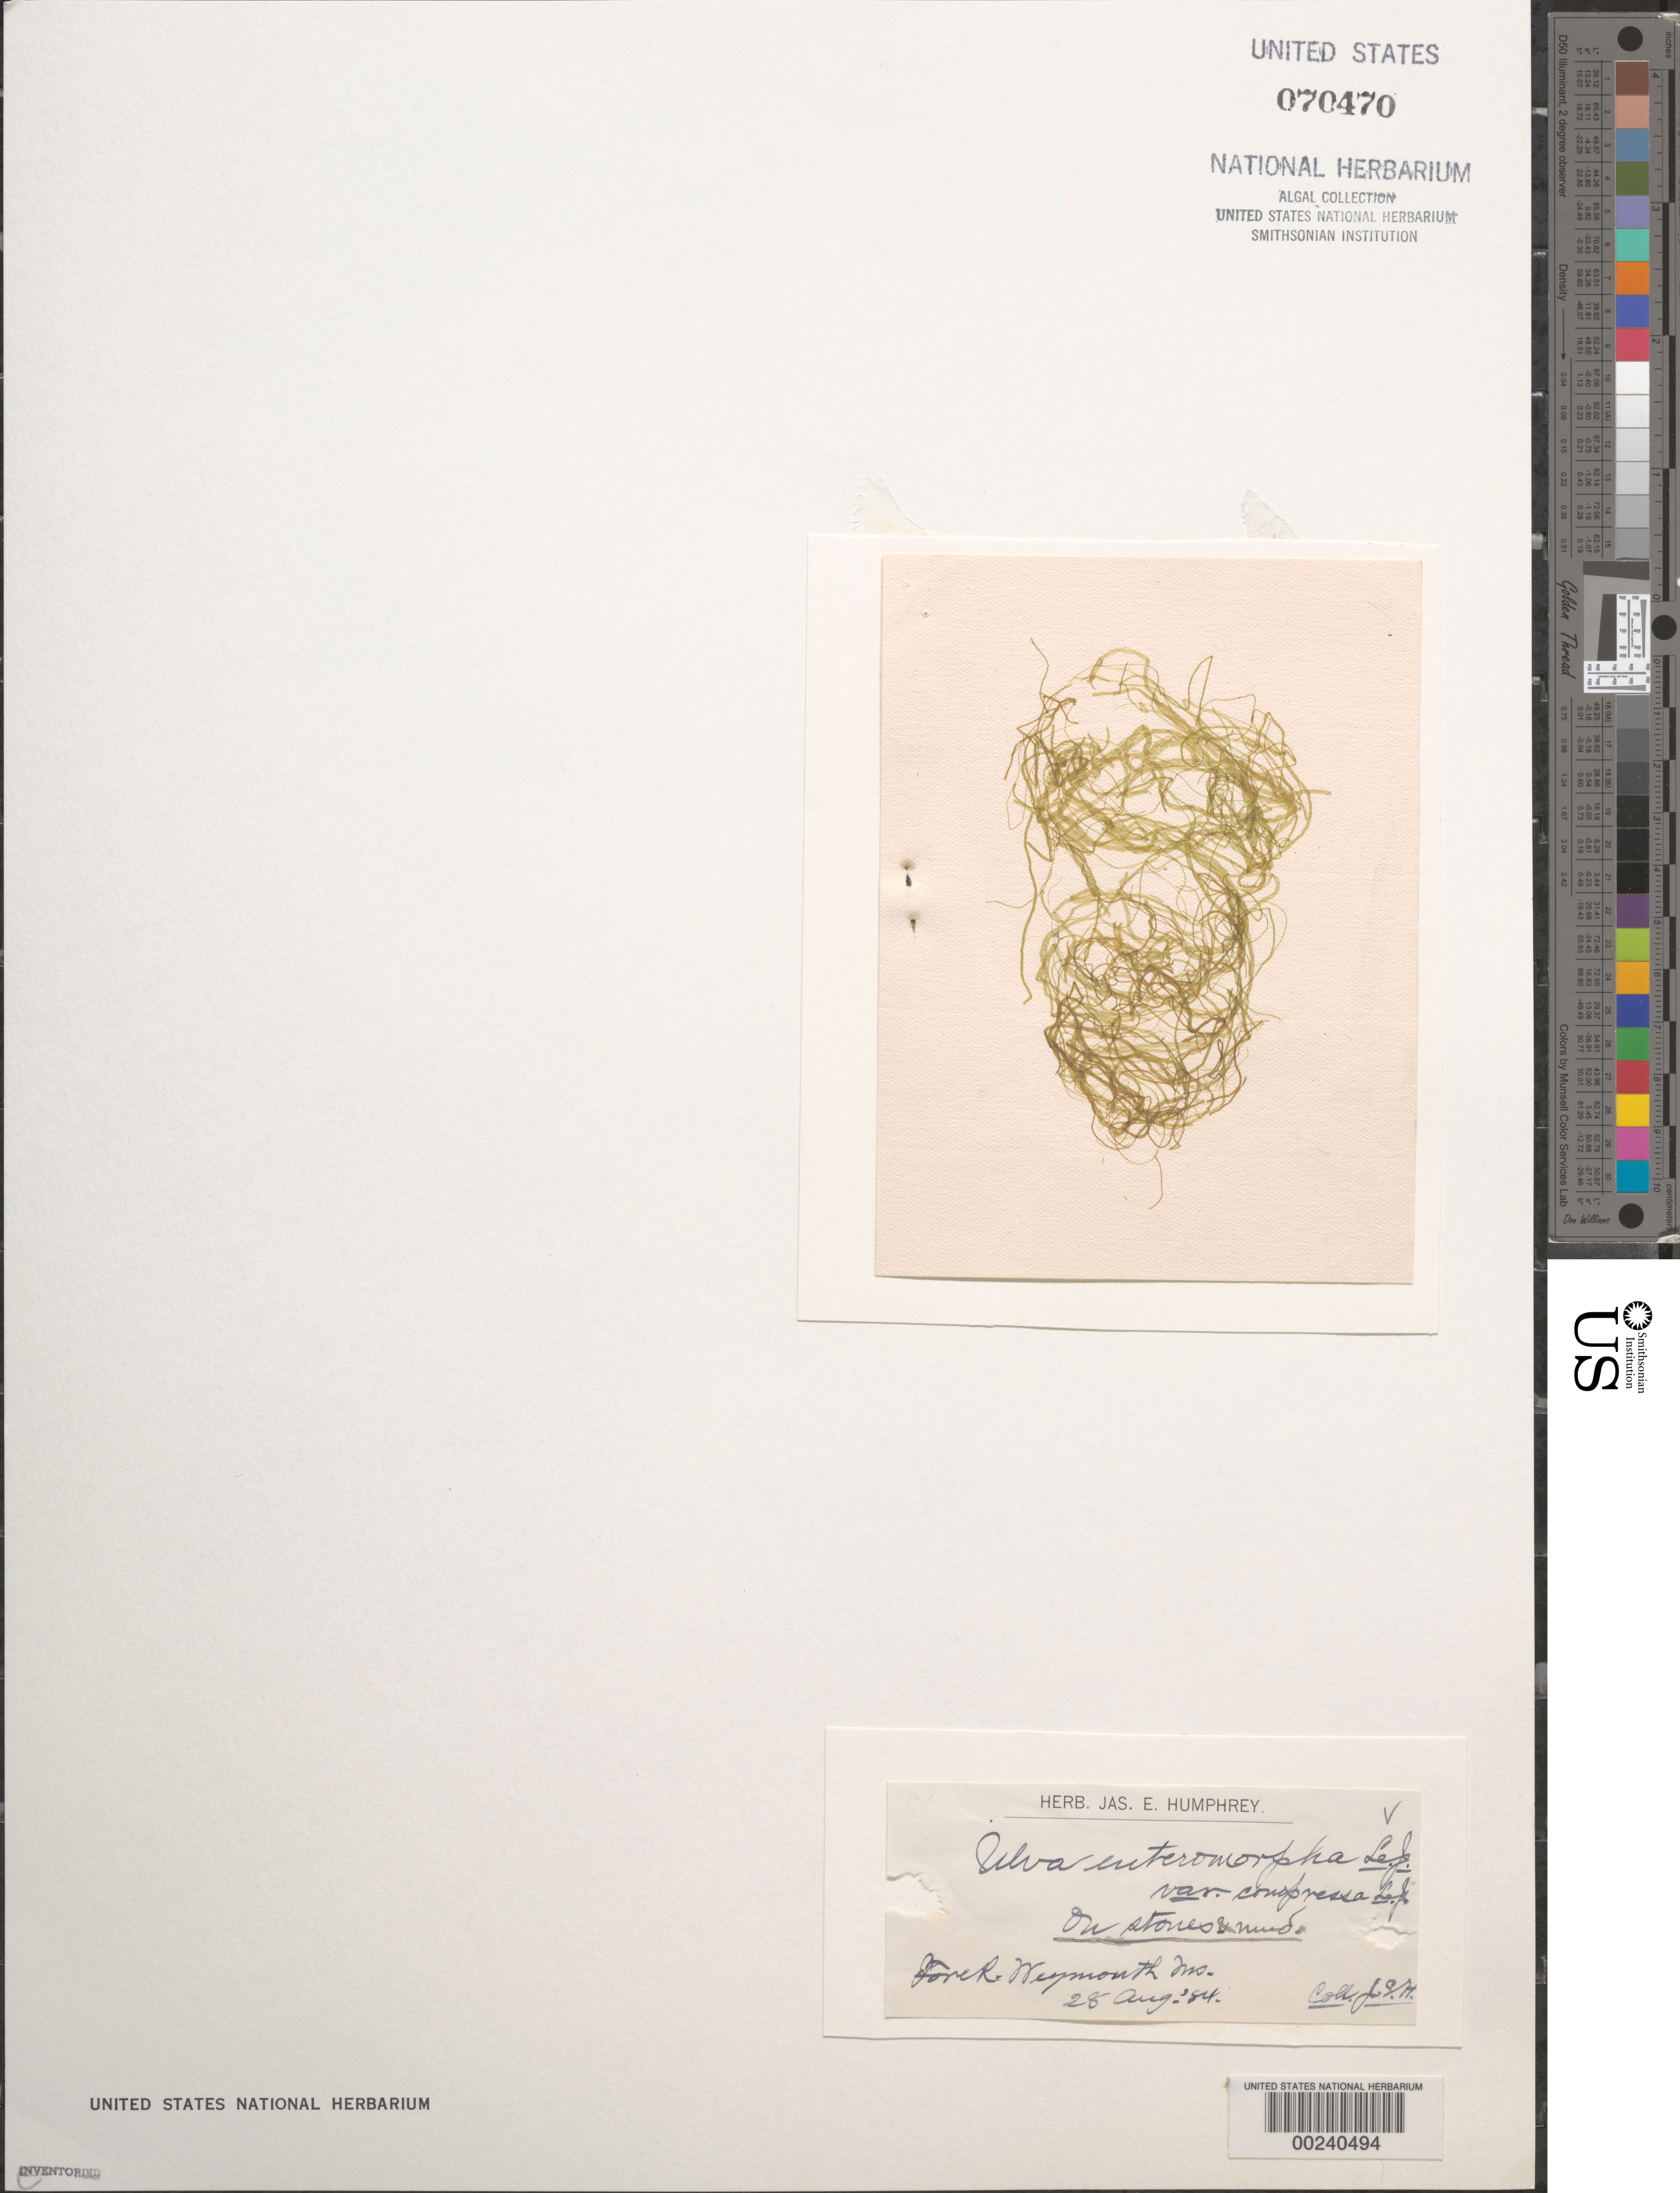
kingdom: Plantae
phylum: Chlorophyta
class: Ulvophyceae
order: Ulvales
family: Ulvaceae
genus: Ulva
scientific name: Ulva enteromorpha var. compressa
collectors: J. Humphrey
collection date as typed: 28 Aug 1884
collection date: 1884-08-28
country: United States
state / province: Massachusetts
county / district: Norfolk County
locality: Fore River, Weymouth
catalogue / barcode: US 70470